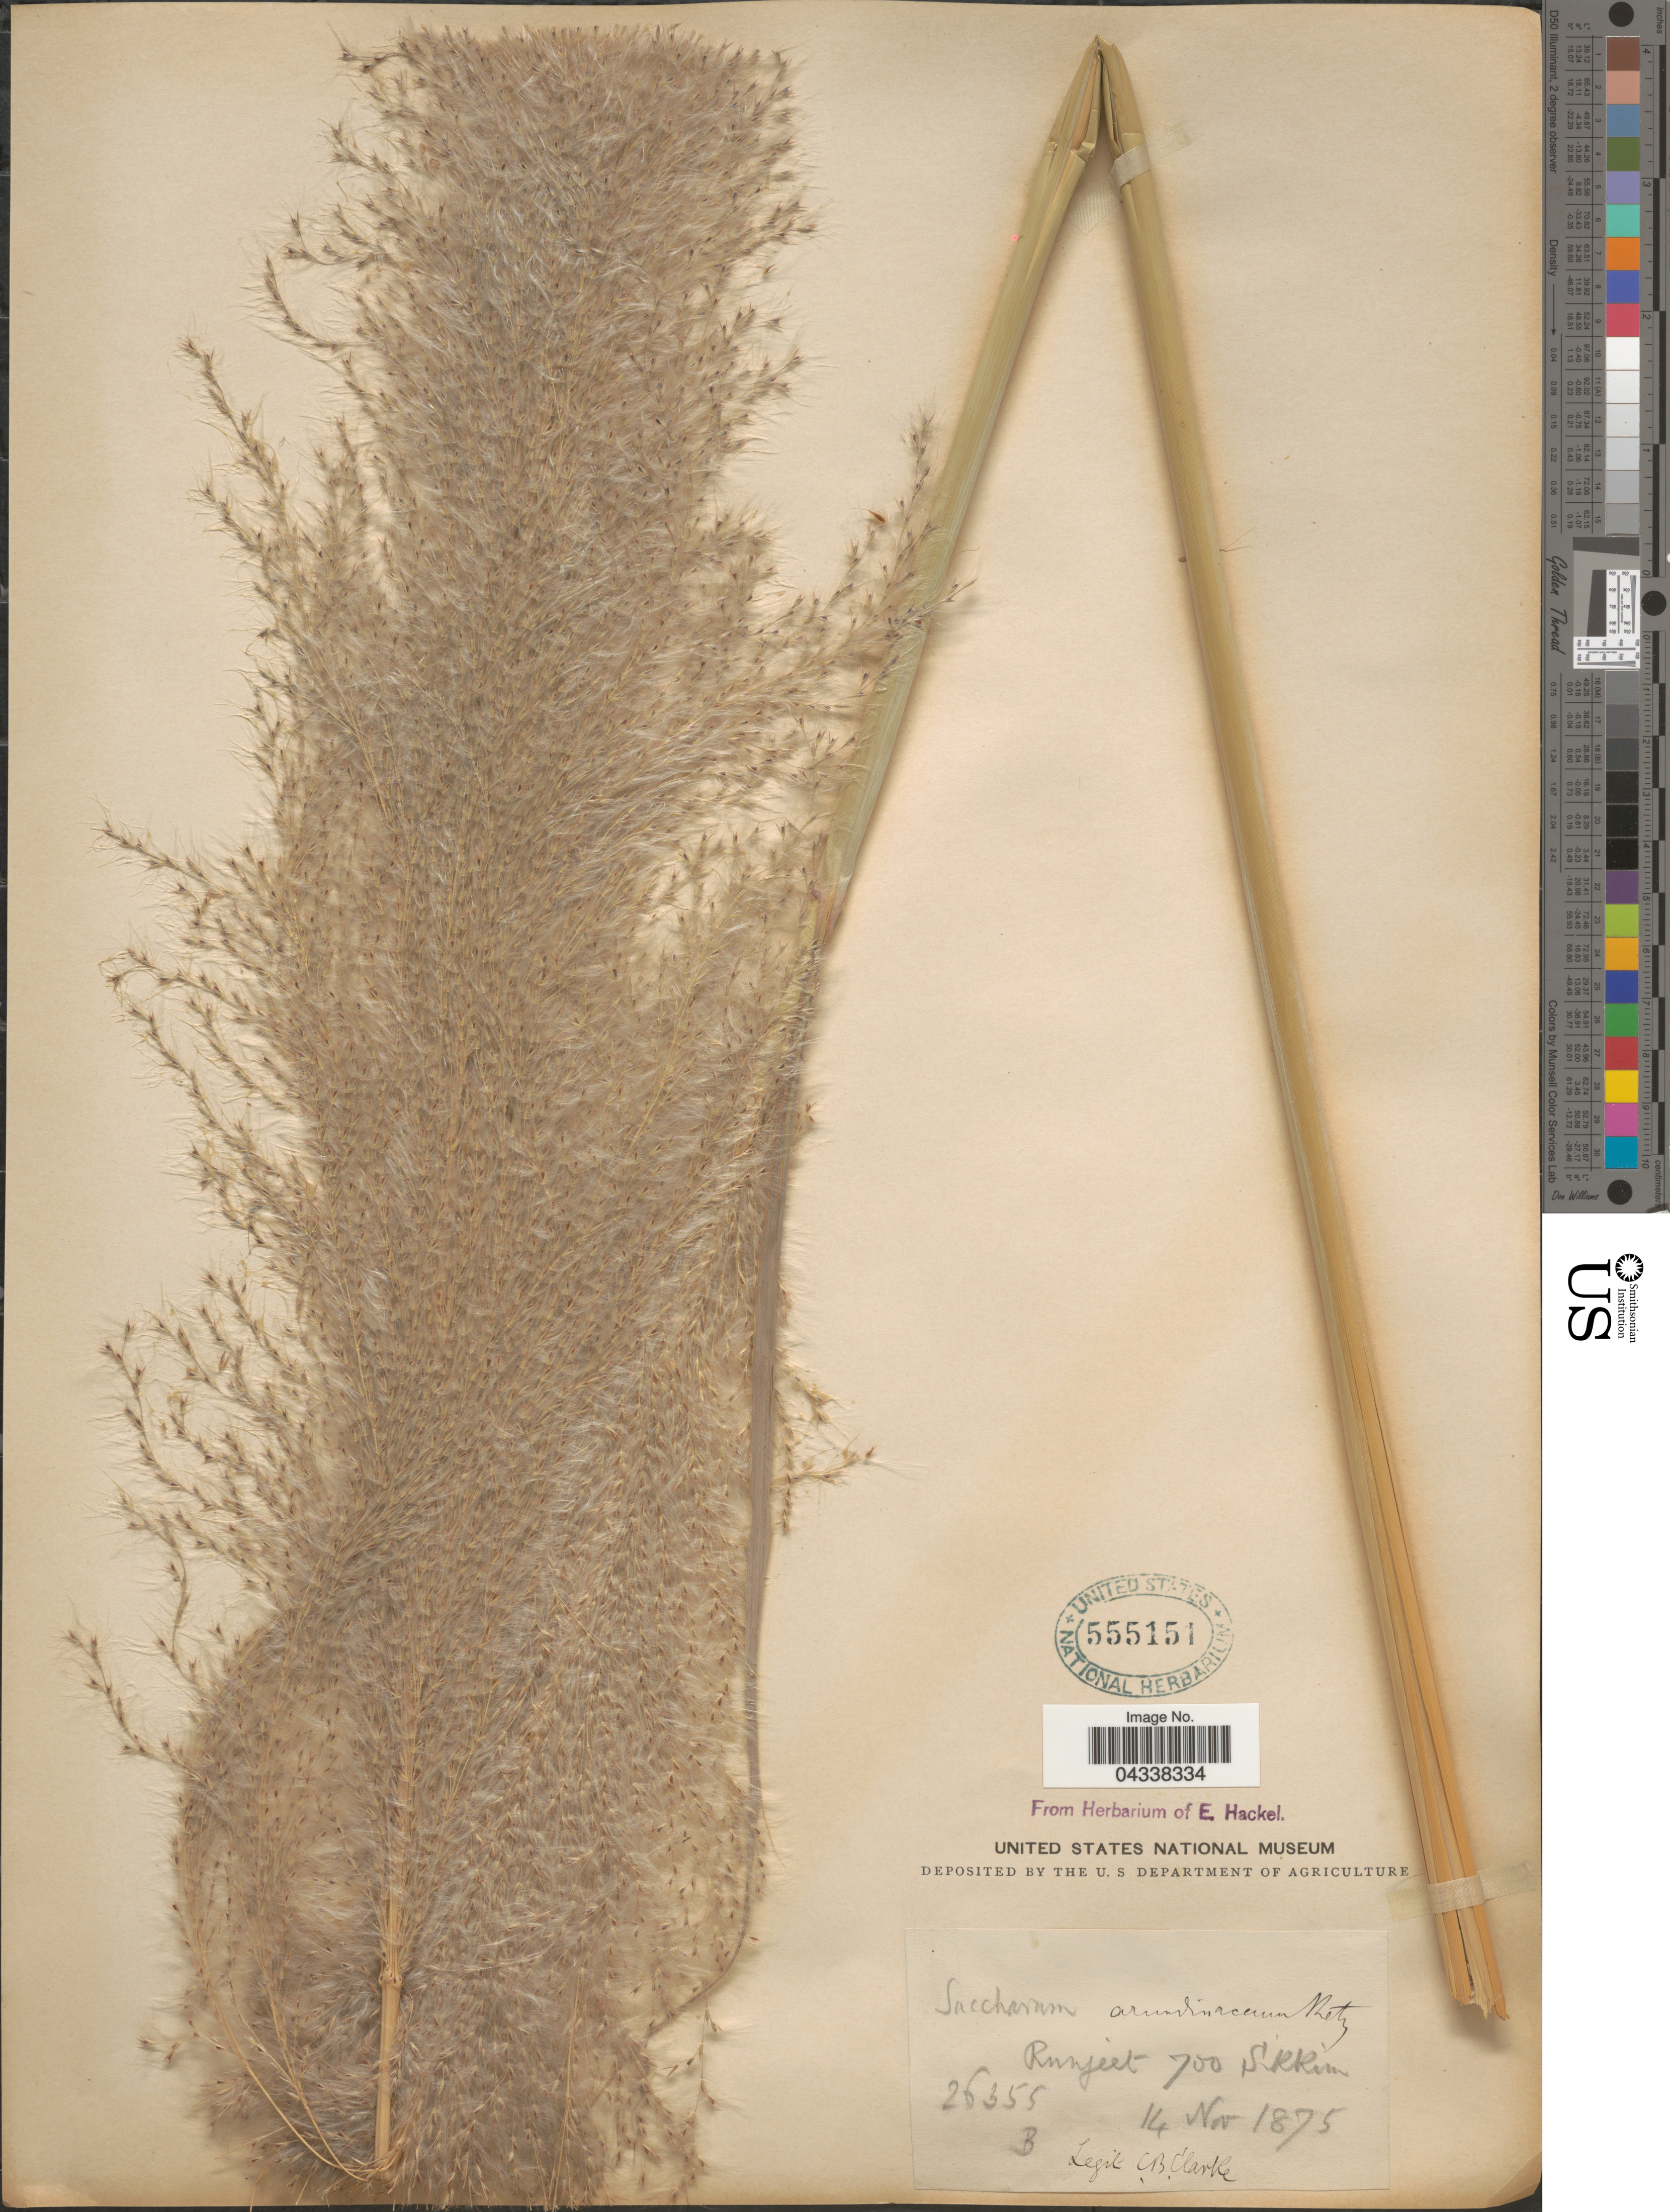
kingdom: Plantae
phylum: Tracheophyta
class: Liliopsida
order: Poales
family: Poaceae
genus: Tripidium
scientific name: Tripidium arundinaceum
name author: (Retz.) Welker et al.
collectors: C. B. Clarke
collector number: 26355B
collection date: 1875-11-14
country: India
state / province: Sikkim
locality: Runjeet.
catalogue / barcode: US 555151